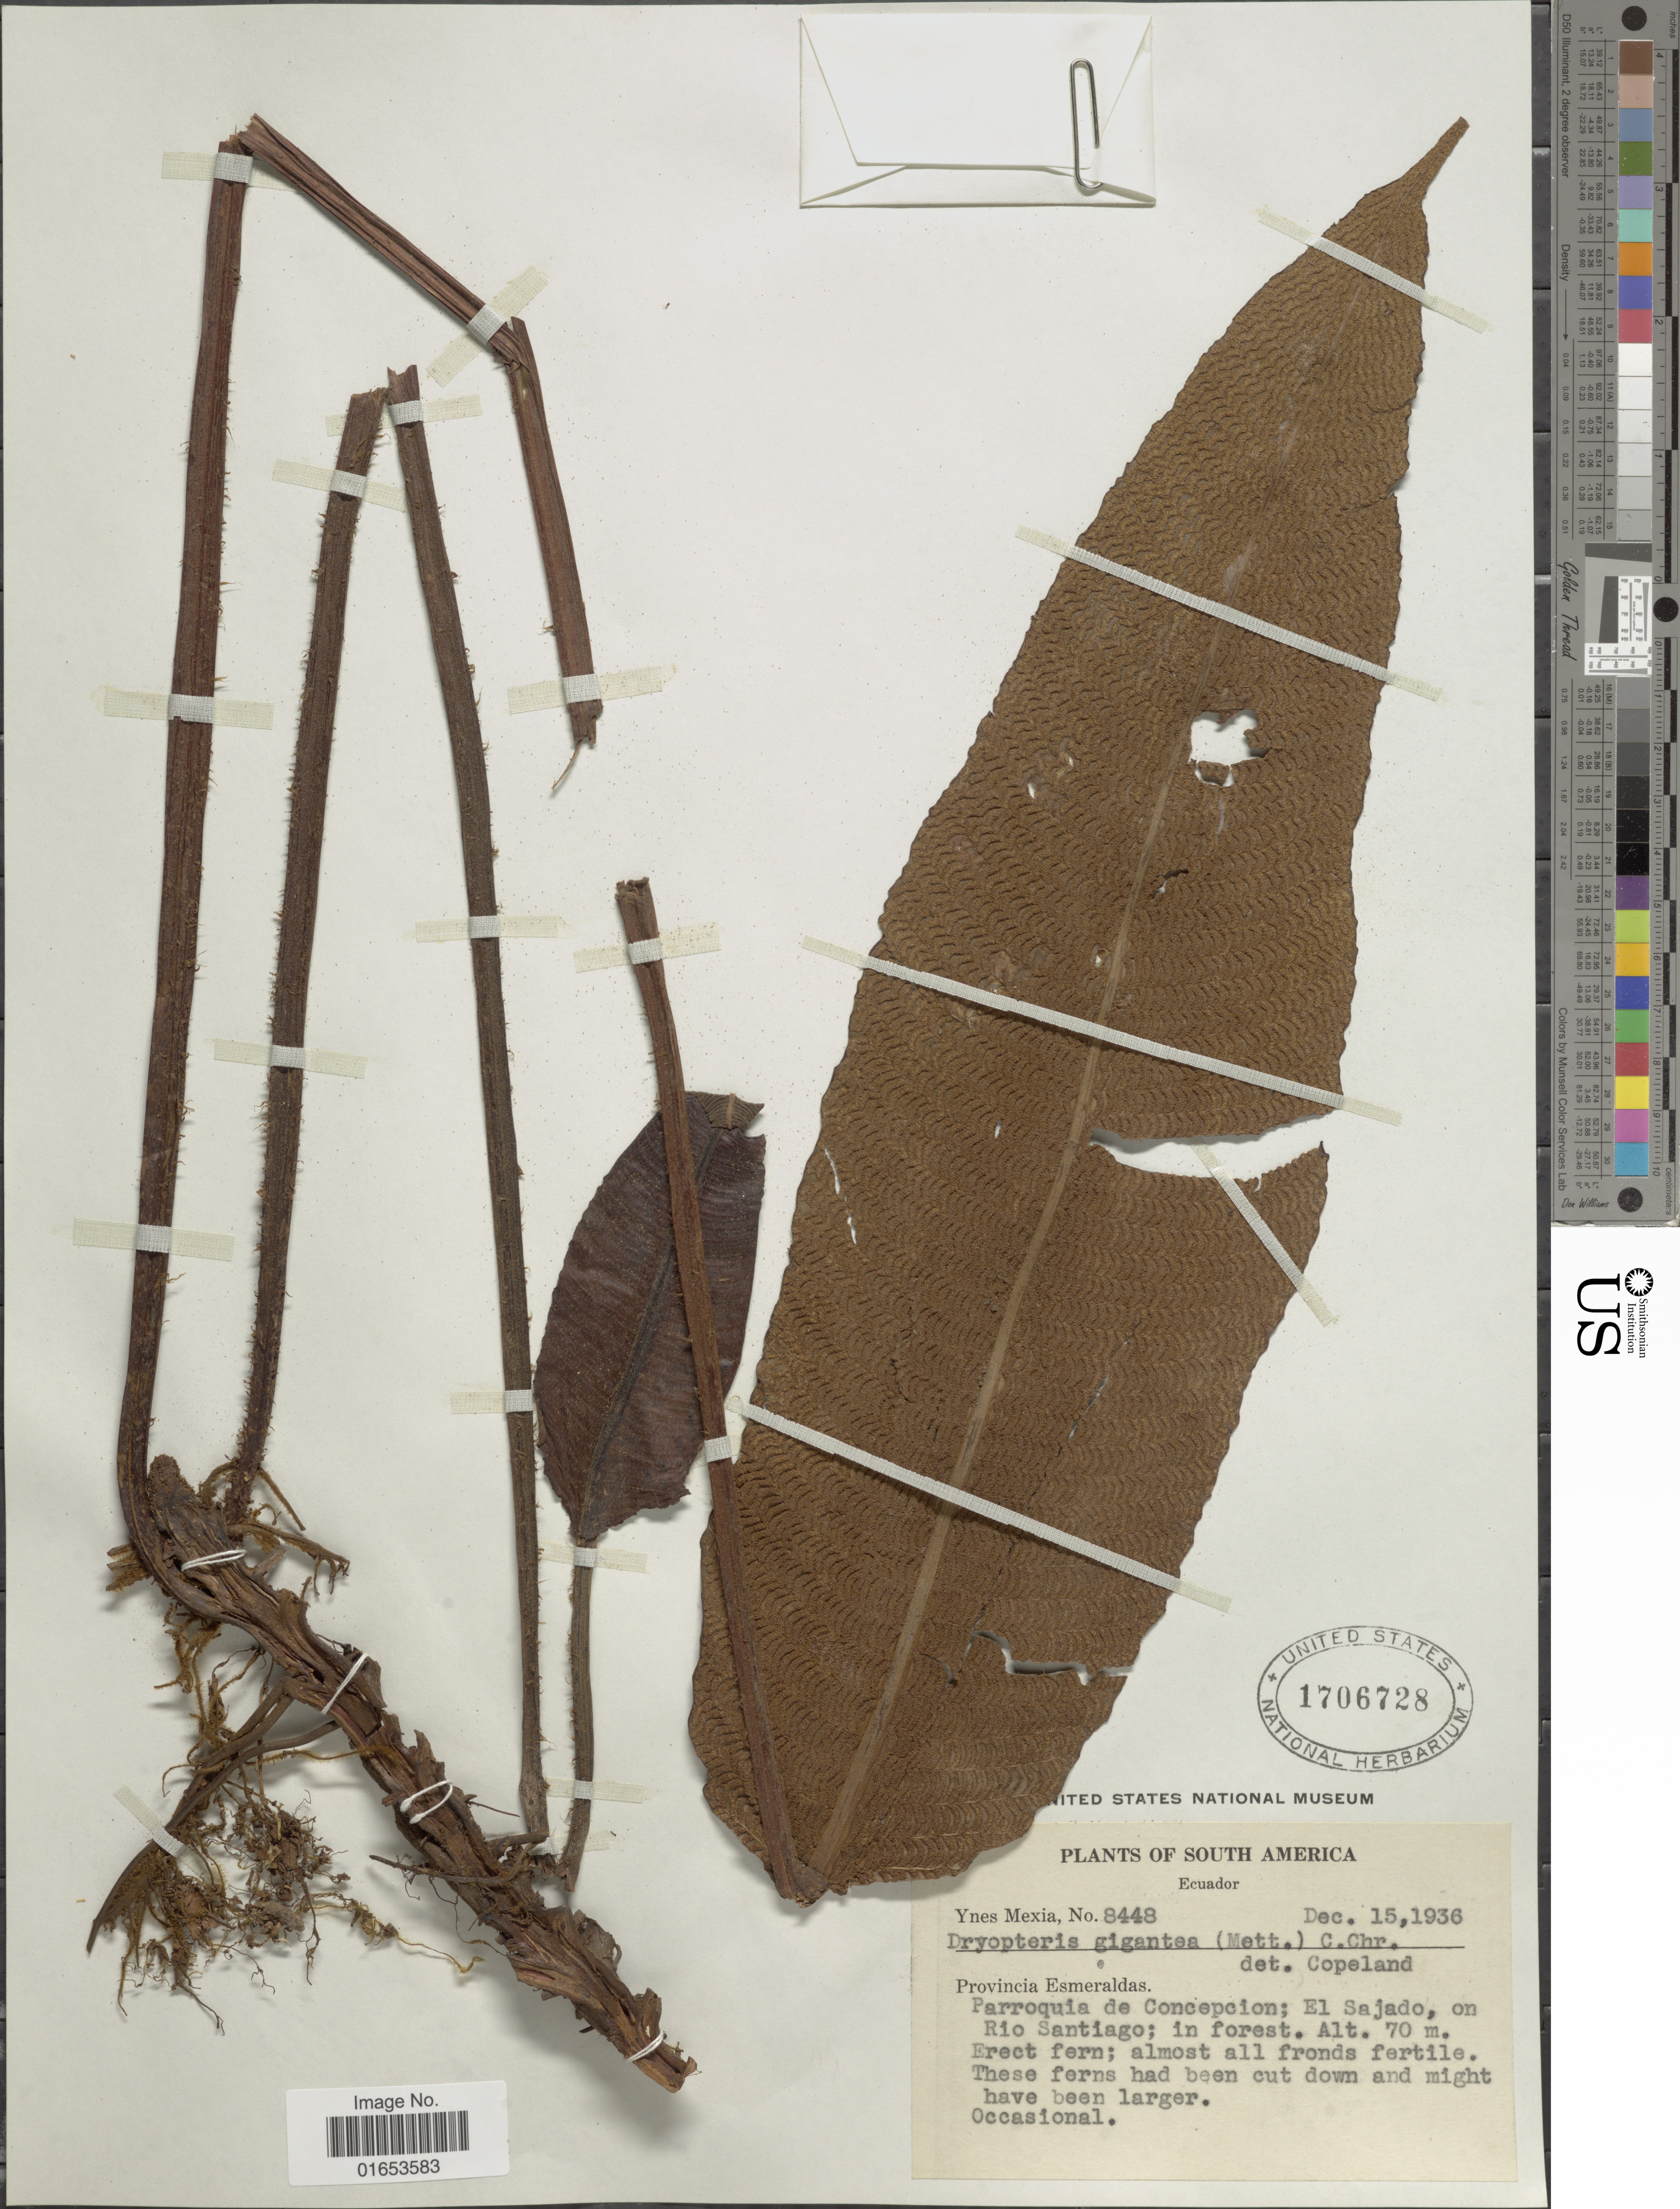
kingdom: Plantae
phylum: Tracheophyta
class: Polypodiopsida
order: Polypodiales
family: Thelypteridaceae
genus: Meniscium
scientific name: Meniscium giganteum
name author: Mett.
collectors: Y. Mexia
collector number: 8448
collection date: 1936-12-15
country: Ecuador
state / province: Esmeraldas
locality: Parroquia de Concepcion; El Sajado, on Rio Santiago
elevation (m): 70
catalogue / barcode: US 1706728